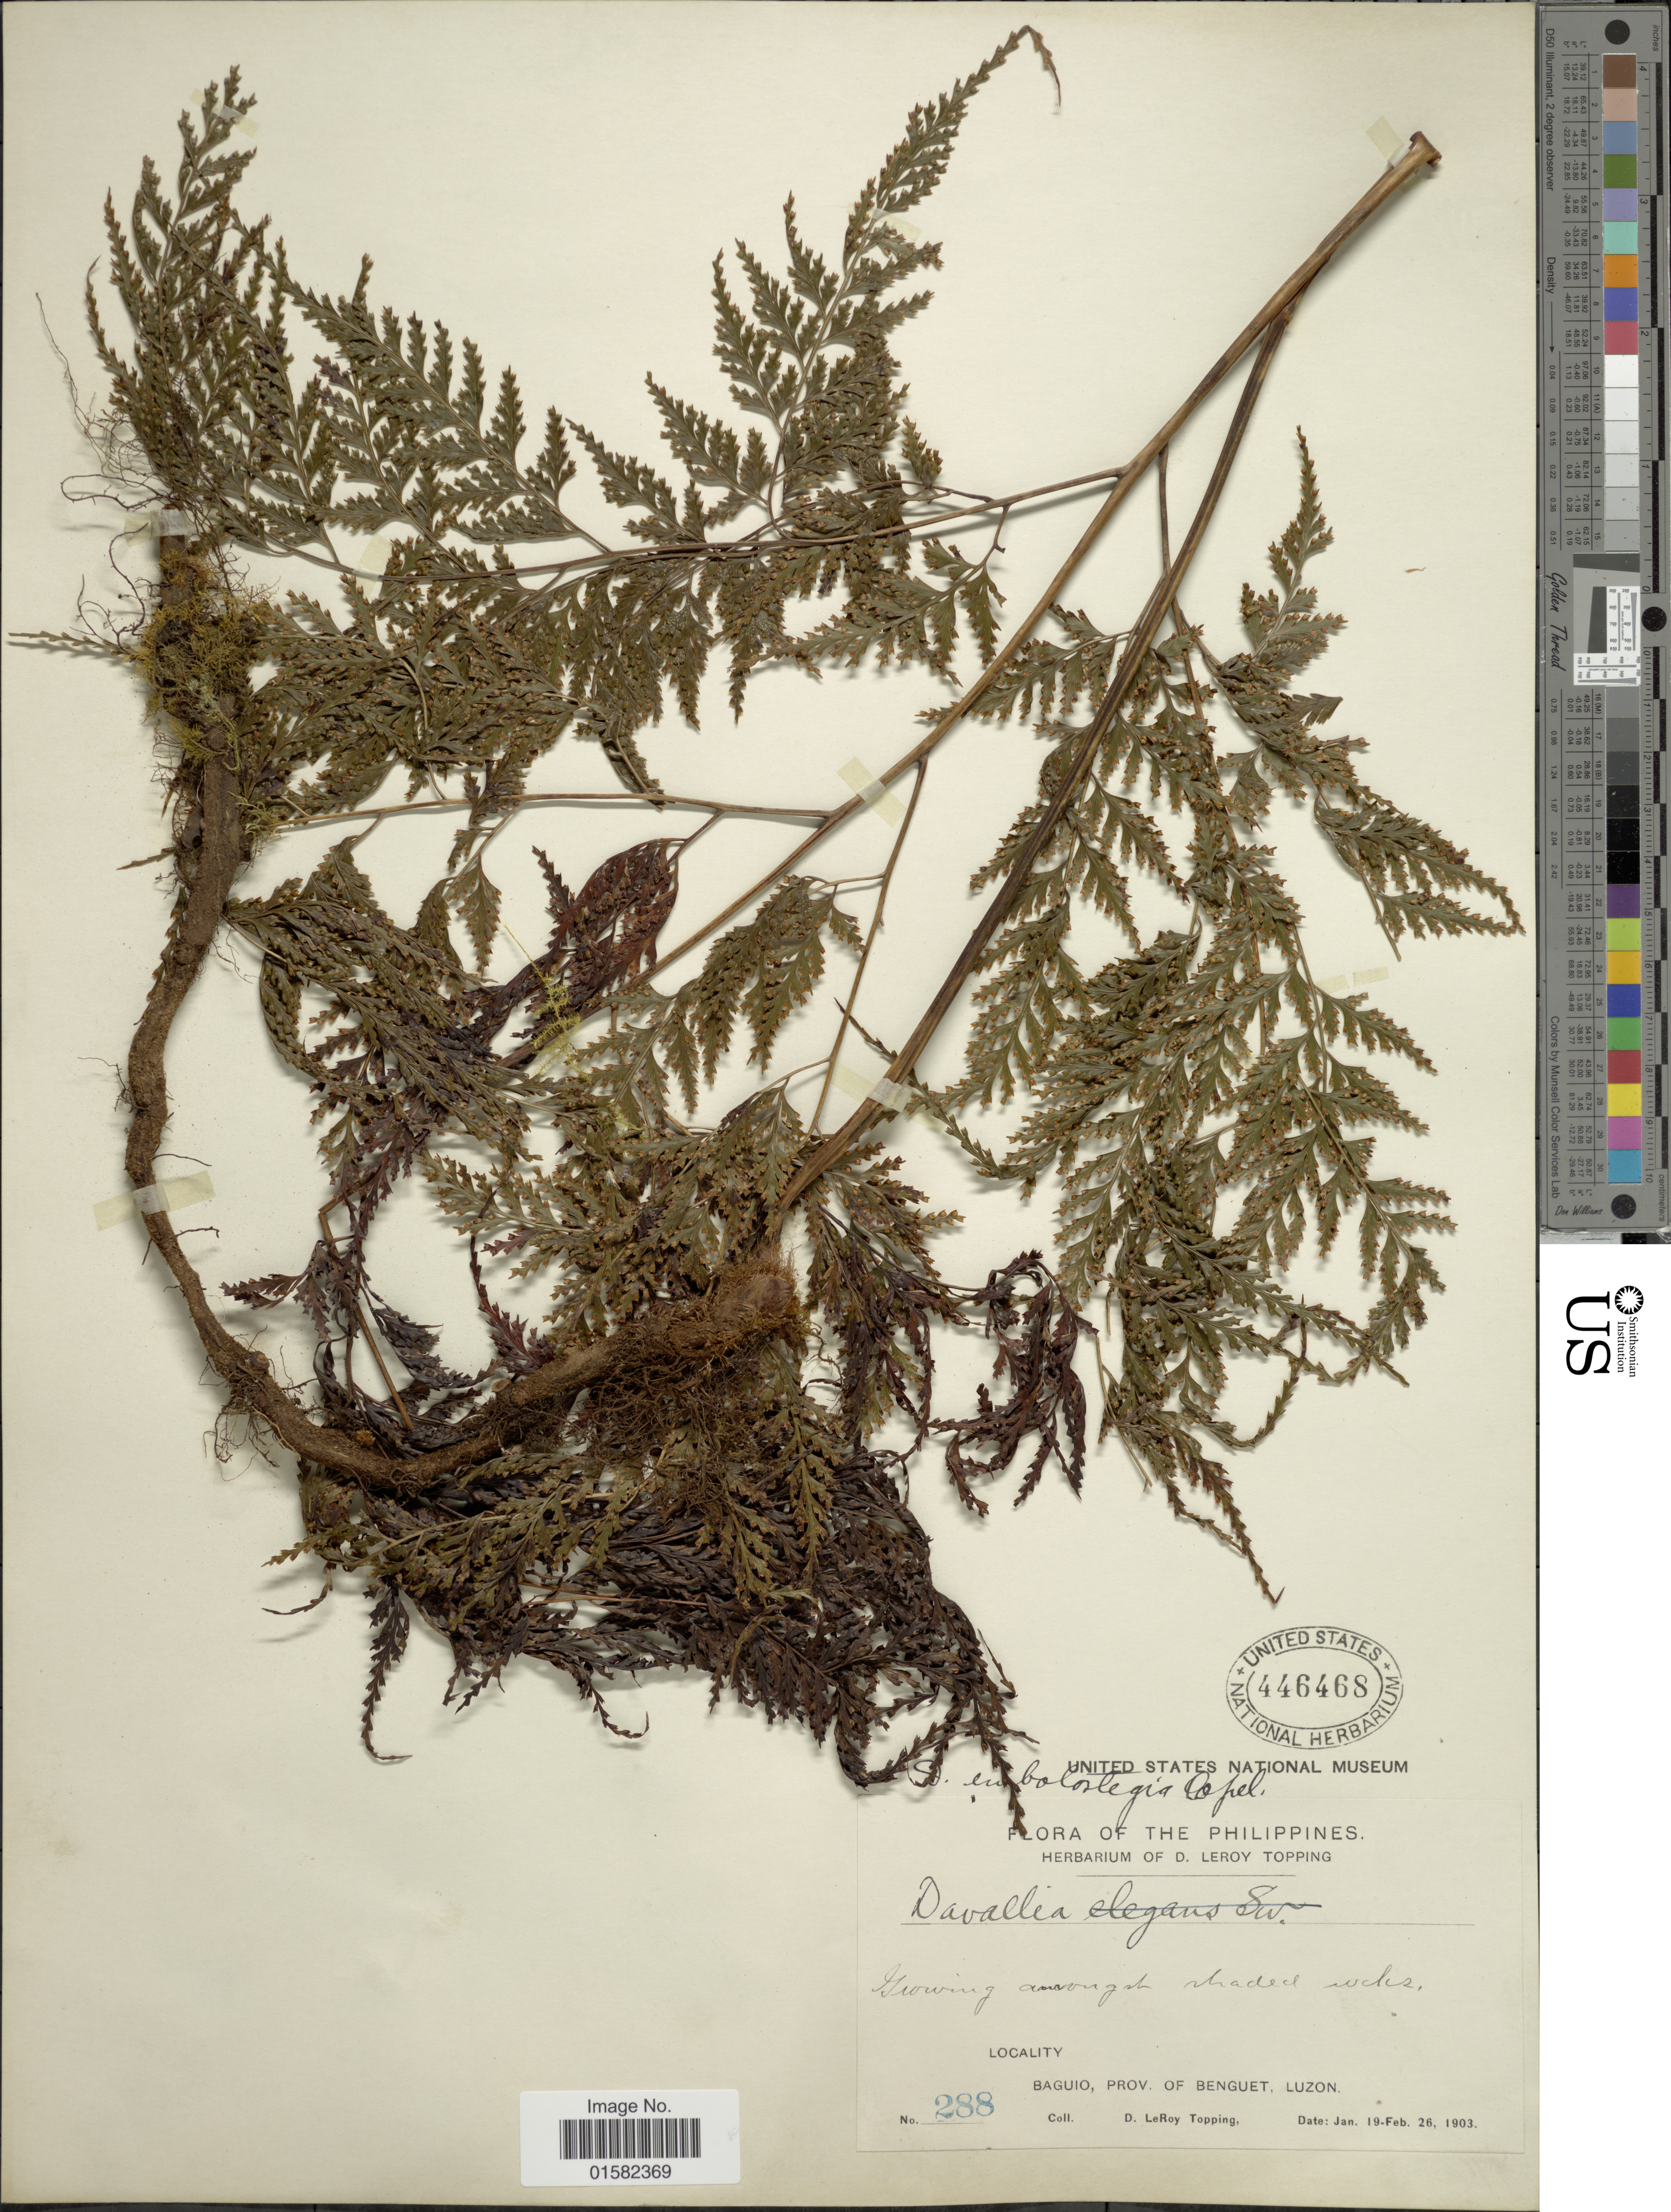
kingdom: Plantae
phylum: Tracheophyta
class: Polypodiopsida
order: Polypodiales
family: Davalliaceae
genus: Wibelia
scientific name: Wibelia embolostegia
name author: (Colla) M. Kato & Tsutsumi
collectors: D. L. Topping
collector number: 288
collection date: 1903-01-19/1903-02-26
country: Philippines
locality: Baguio, Prov. of Benguet, Luzon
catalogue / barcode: US 446468